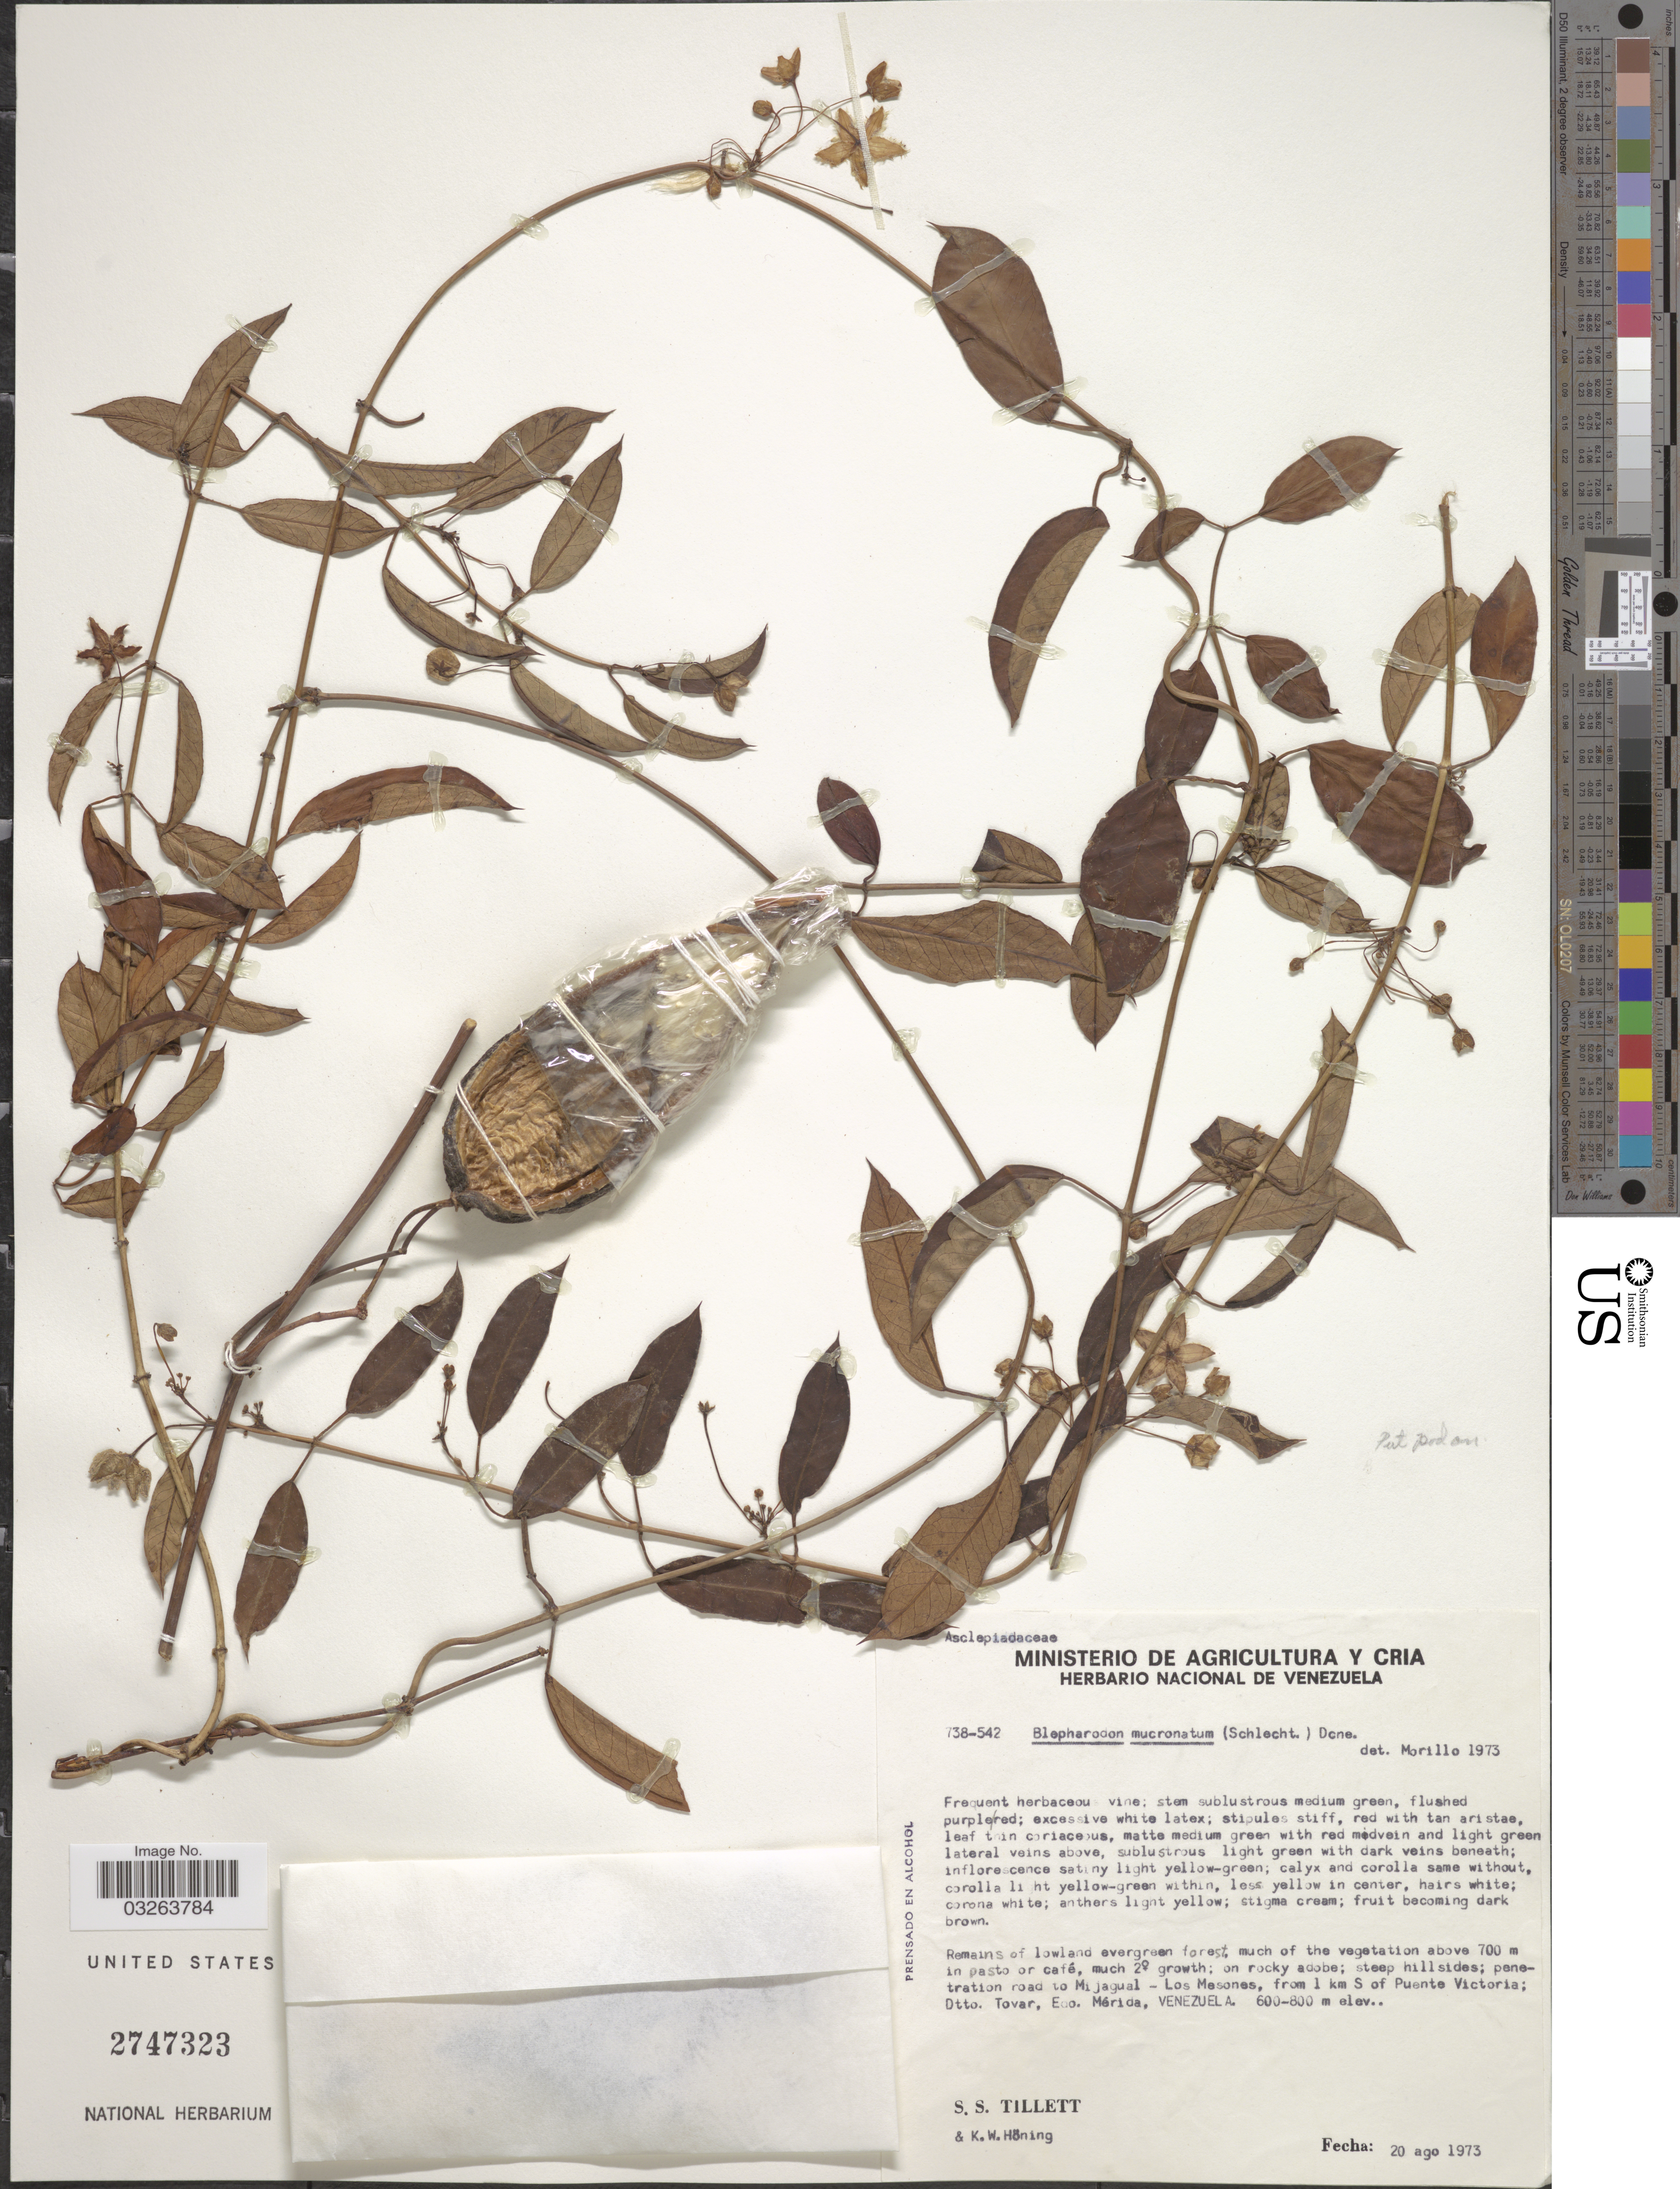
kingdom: Plantae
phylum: Tracheophyta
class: Magnoliopsida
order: Gentianales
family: Apocynaceae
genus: Blepharodon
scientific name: Blepharodon mucronatum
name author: (Schltdl.) Decne.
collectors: S. S. Tillett & K. Honing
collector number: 738-542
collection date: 1973-08-20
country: Venezuela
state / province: Mérida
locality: Penetration road to Mijagual - Los Mesones, from 1 km S of Puente Victoria; Dtto. Tovar.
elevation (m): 600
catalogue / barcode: US 2747323